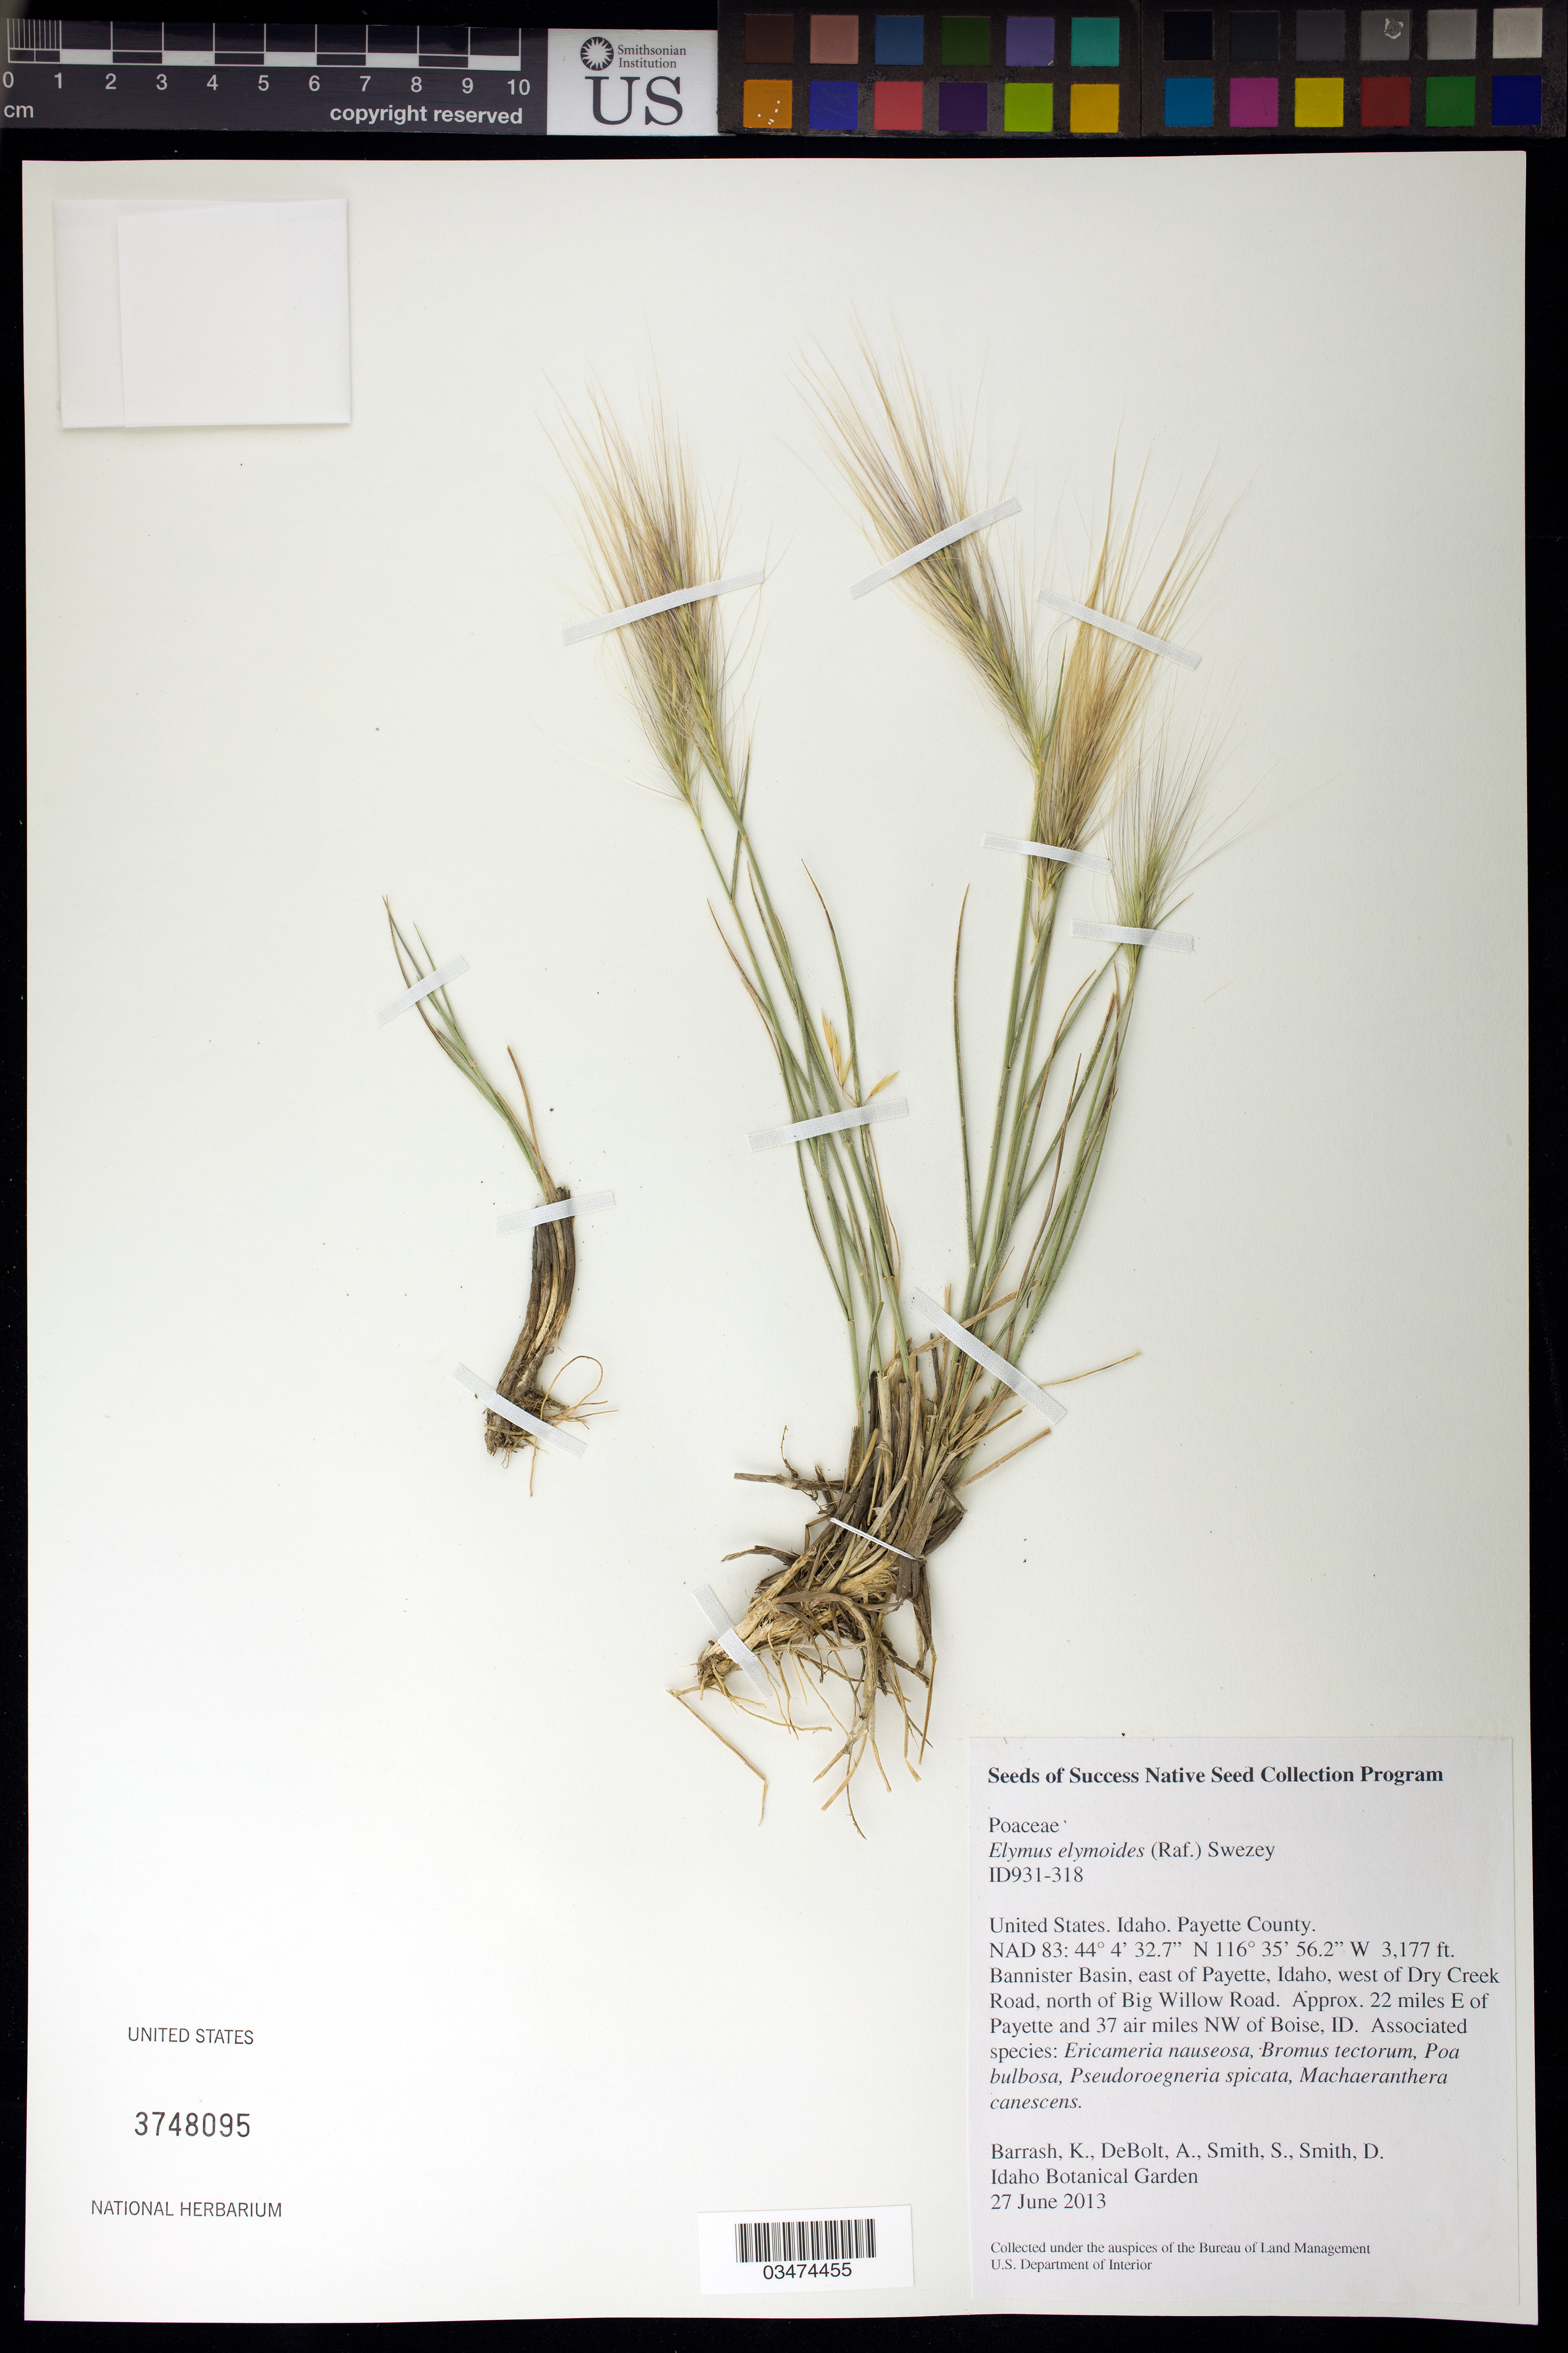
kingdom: Plantae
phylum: Tracheophyta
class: Liliopsida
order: Poales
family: Poaceae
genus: Elymus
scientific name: Elymus elymoides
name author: (Raf.) Swezey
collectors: K. Barrash, A. DeBolt, S. Smith & D. Smith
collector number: ID931-318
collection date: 2013-06-27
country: United States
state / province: Idaho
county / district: Payette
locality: Bannister Basin, E of Payette, W of Dry Creek Rd., N of Big Willow Rd. Approx. 22 miles E of Payette and 37 air miles NW of Boise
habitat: Associated with Bromus tectorum, Poa bulbosa, ect.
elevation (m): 968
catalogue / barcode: US 3748095